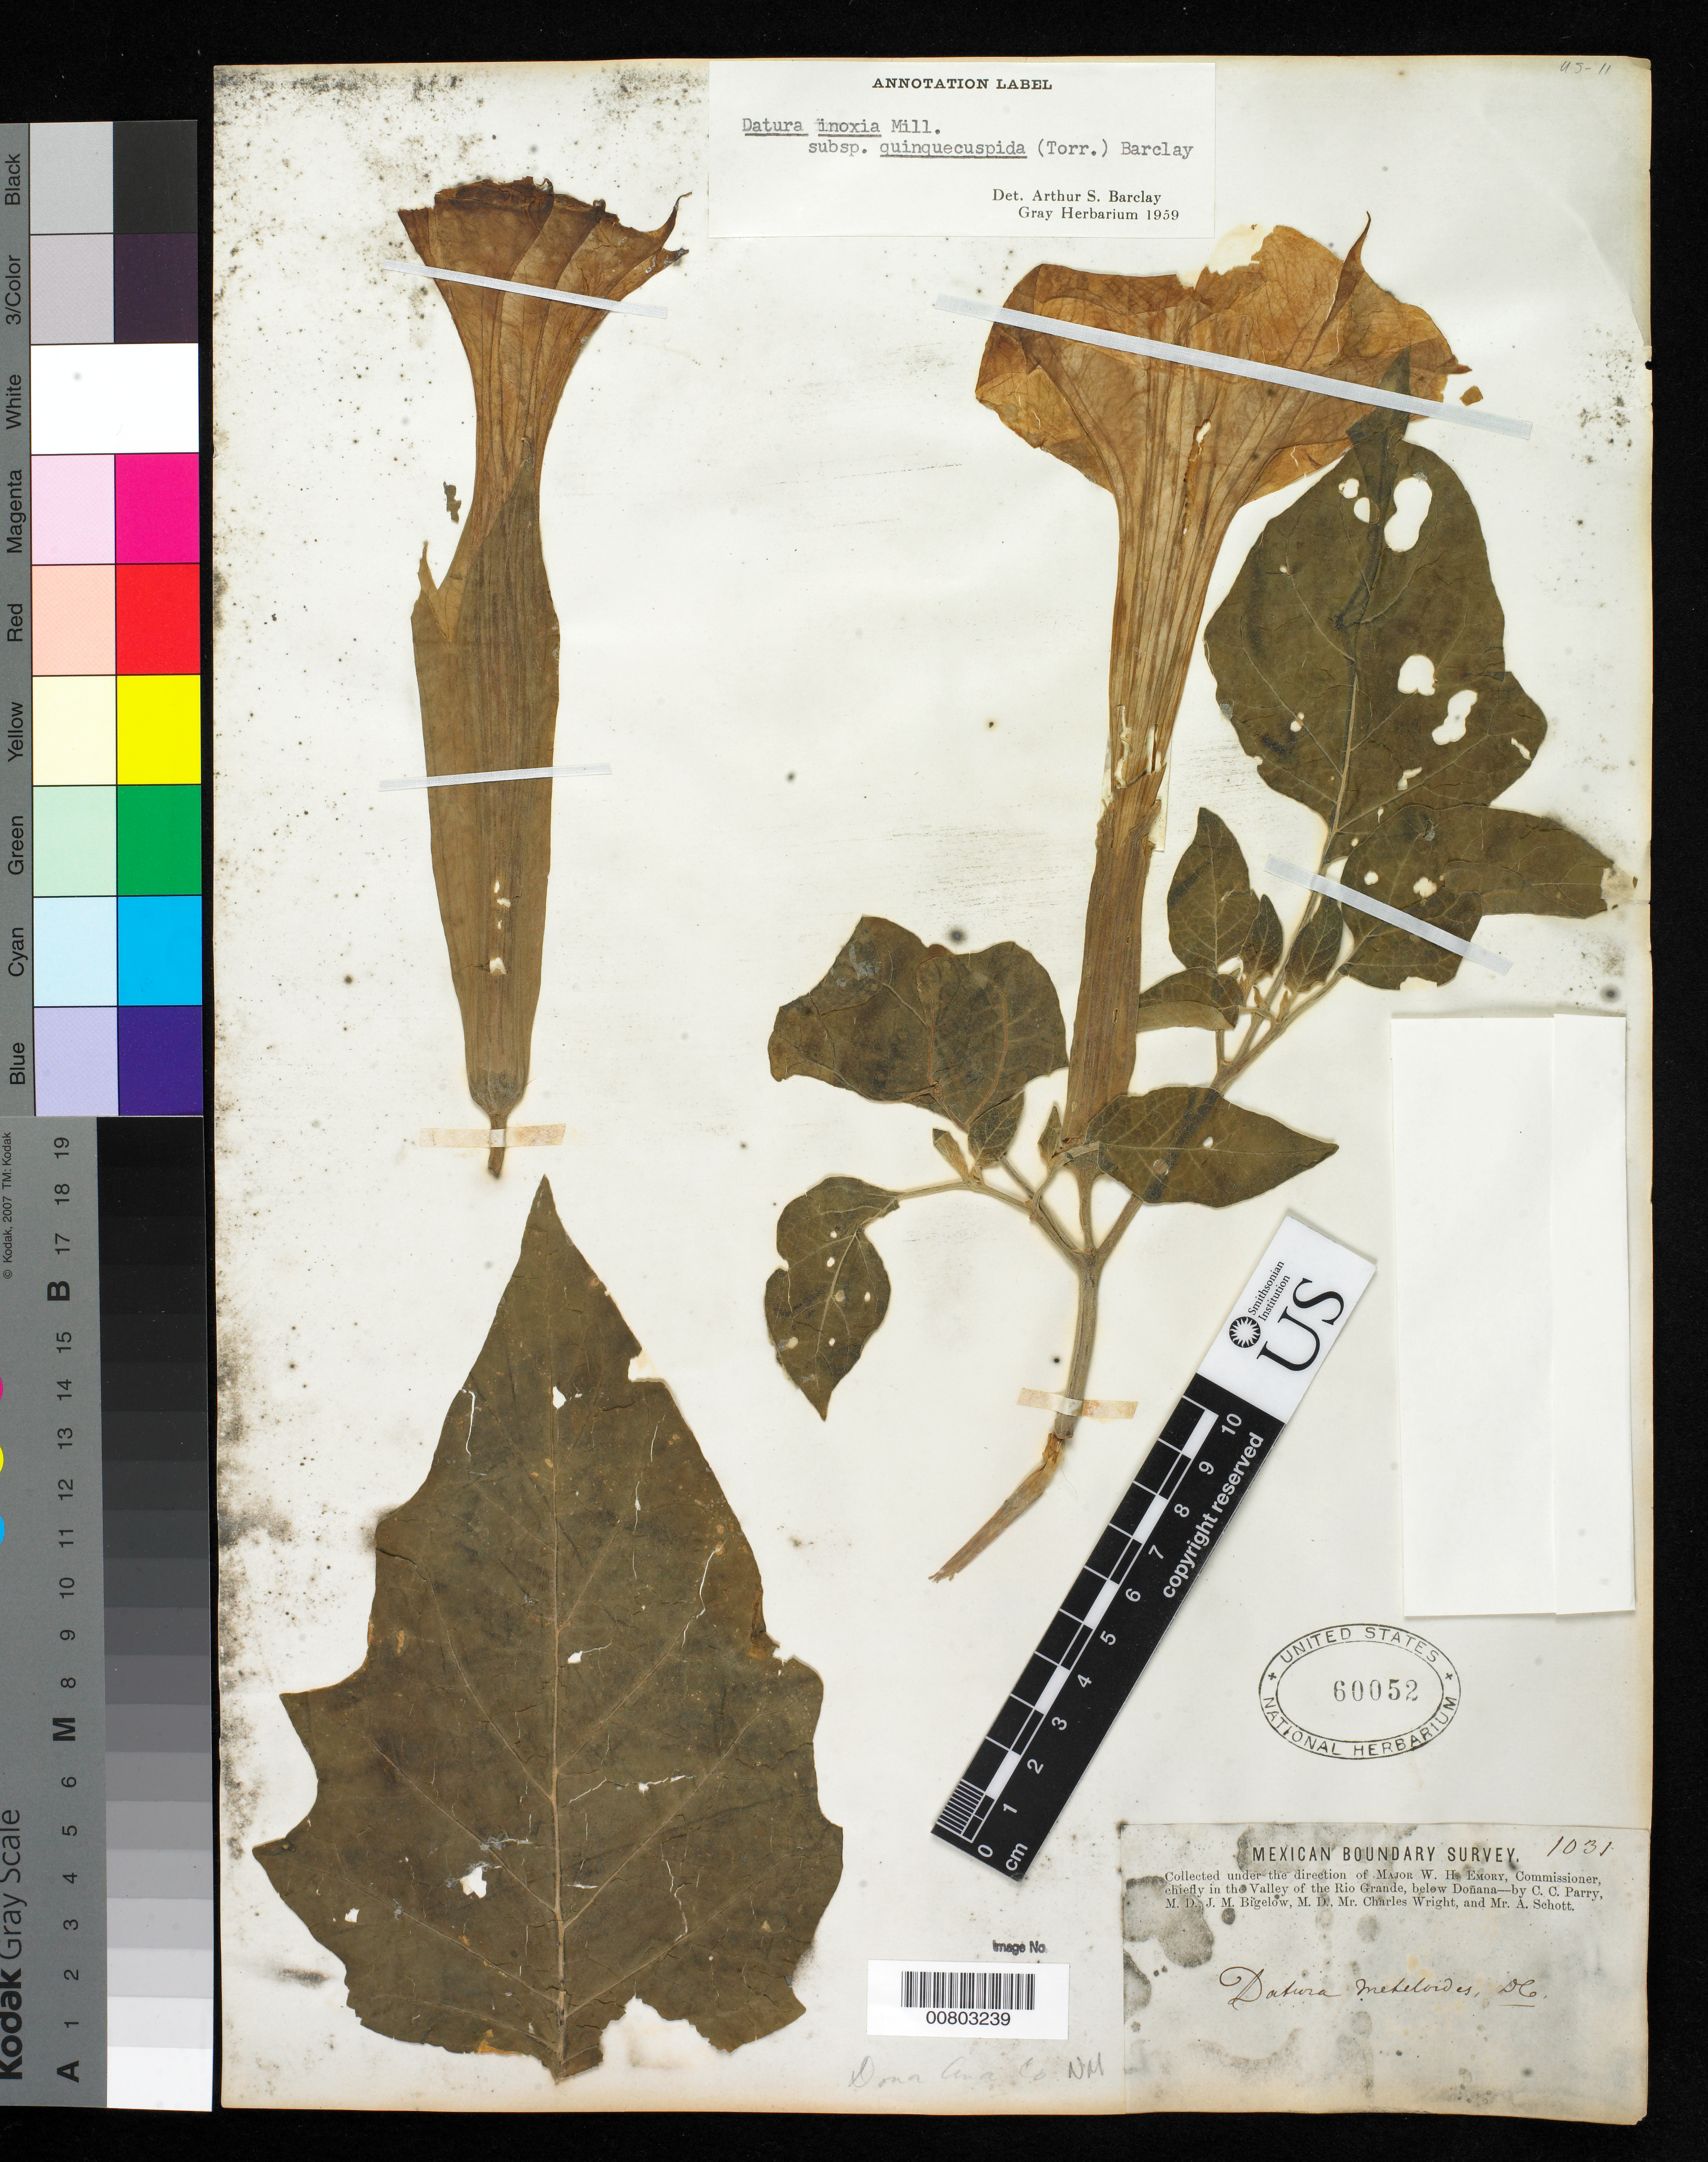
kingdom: Plantae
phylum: Tracheophyta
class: Magnoliopsida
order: Solanales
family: Solanaceae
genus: Datura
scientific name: Datura innoxia subsp. quinquecuspidata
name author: (Torr.) A.S. Barclay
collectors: C. C. Parry, J. M. Bigelow, C. Wright & A. C. V. Schott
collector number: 1031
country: United States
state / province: New Mexico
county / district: Dona Ana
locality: Valley of Rio Grande, below Doñana.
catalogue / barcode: US 60052